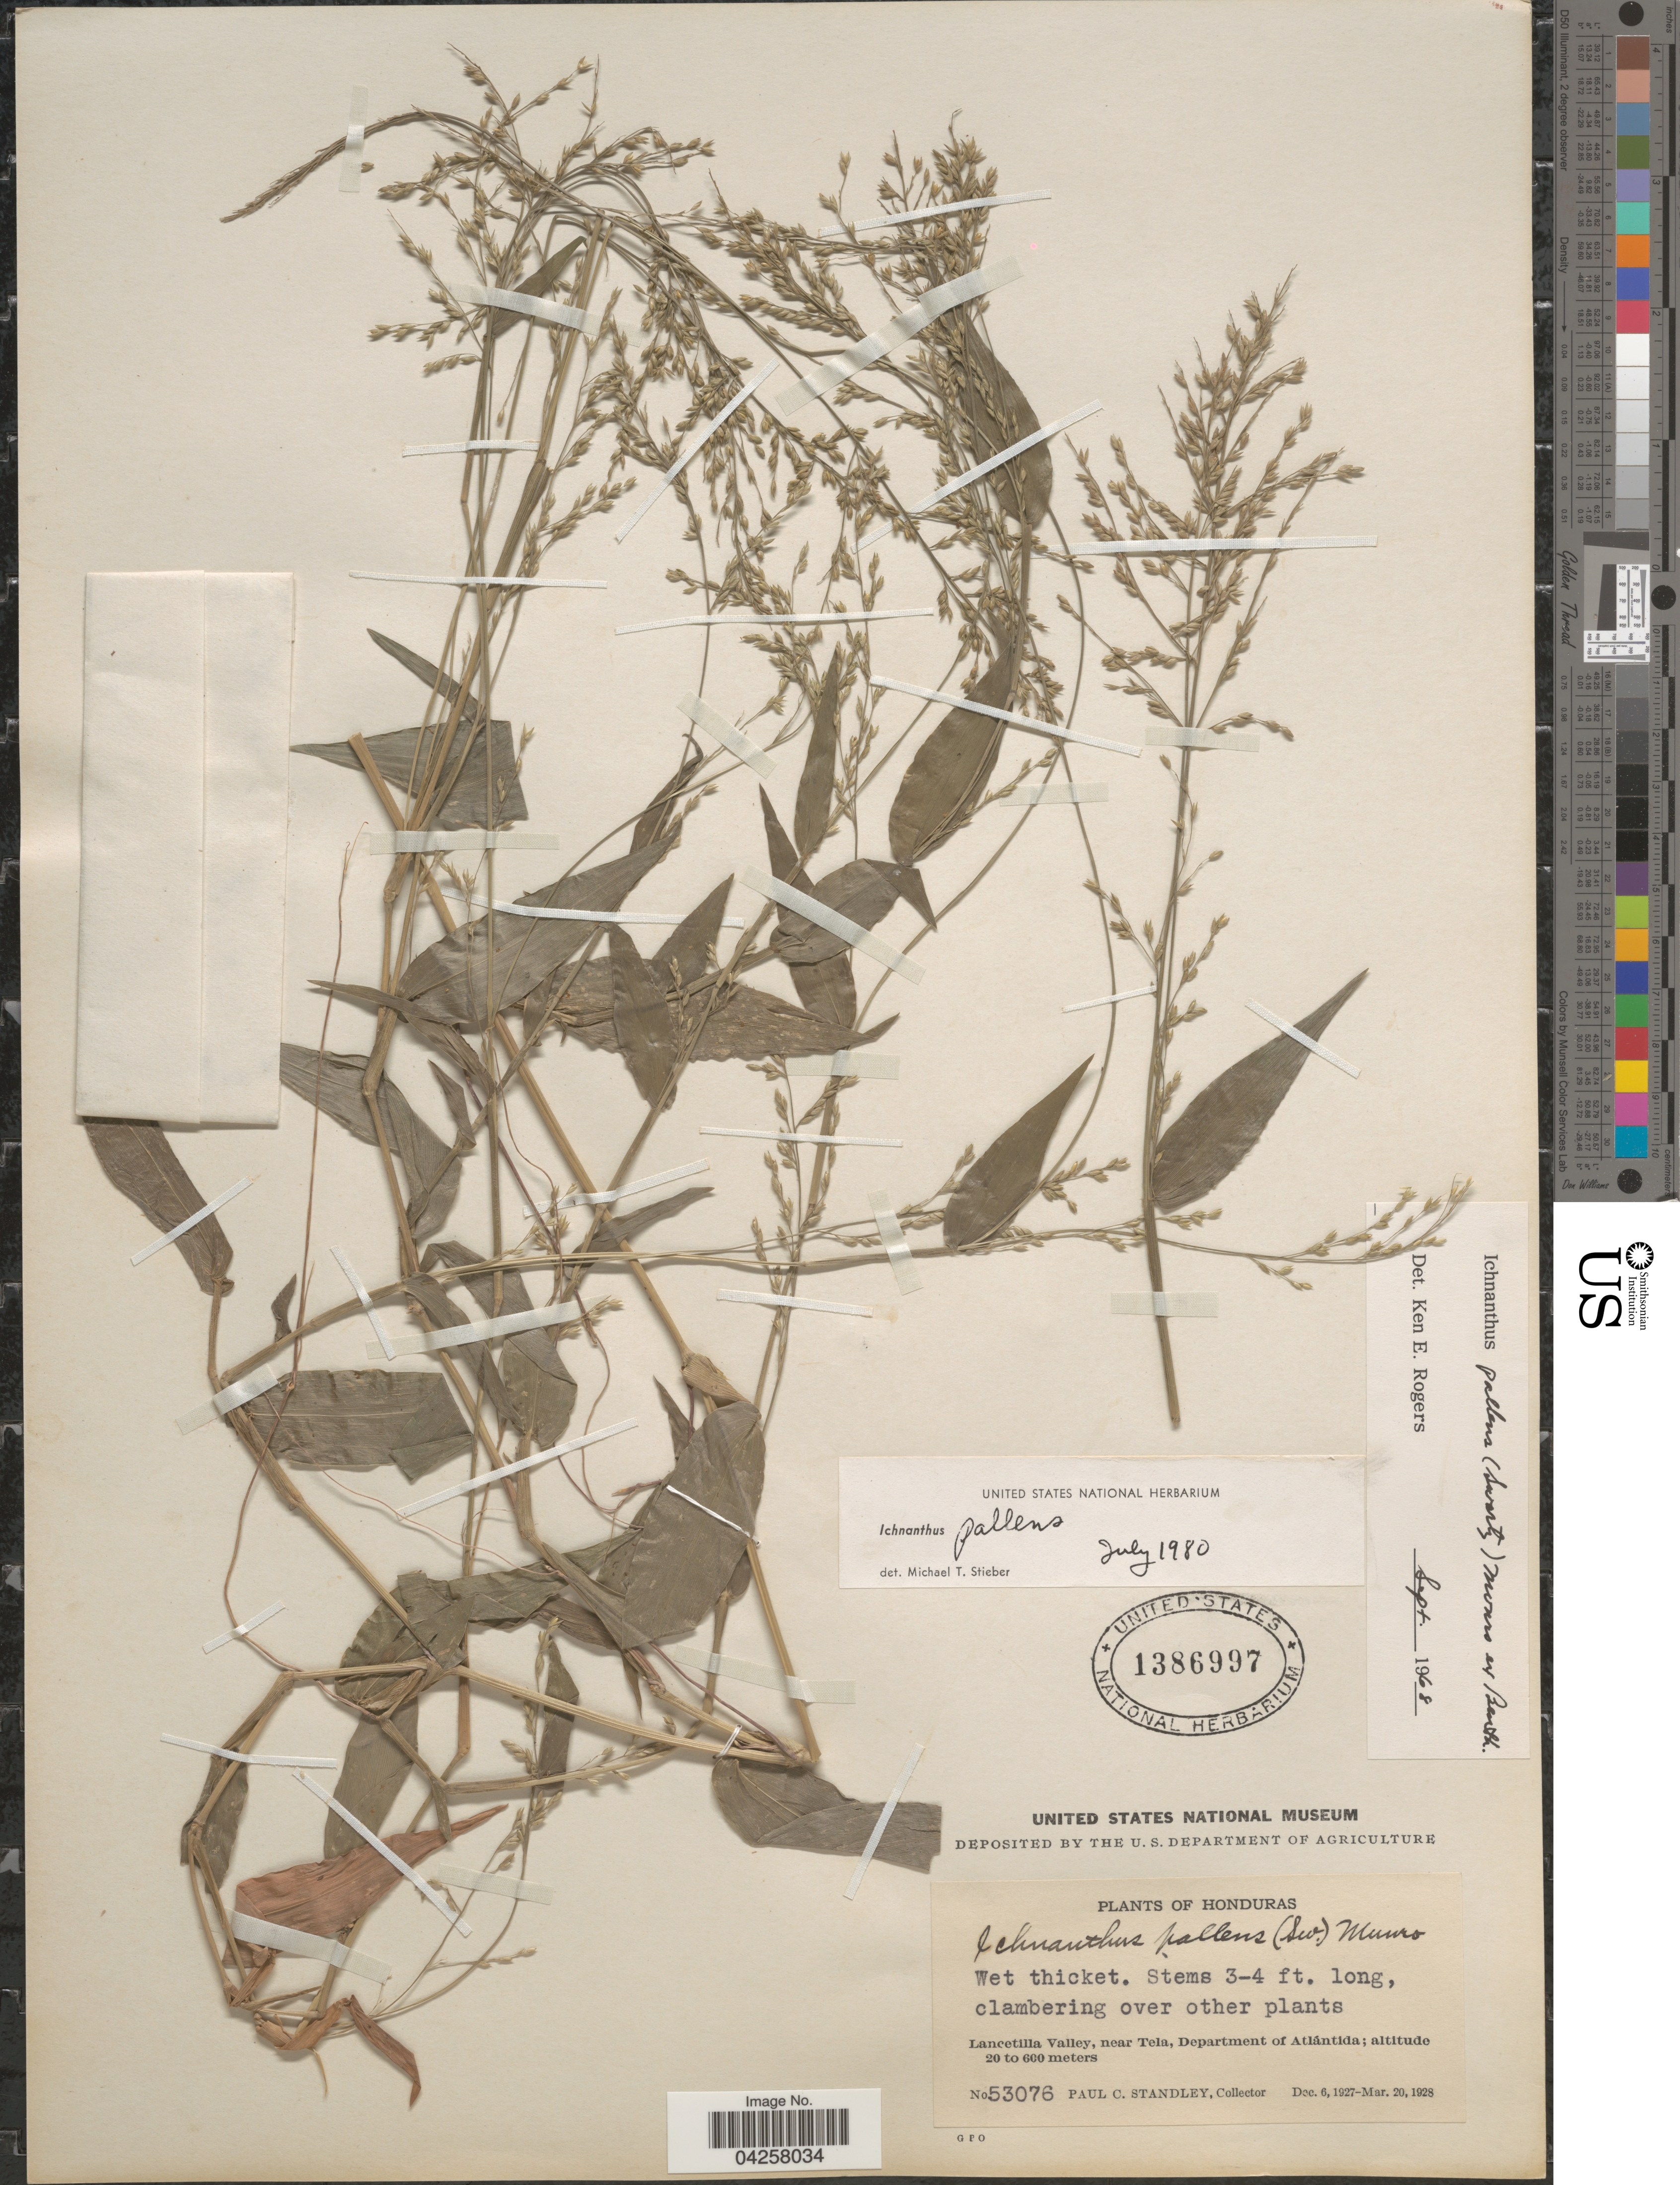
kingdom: Plantae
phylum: Tracheophyta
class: Liliopsida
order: Poales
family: Poaceae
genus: Ichnanthus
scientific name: Ichnanthus pallens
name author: (Sw.) Munro ex Benth.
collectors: P. C. Standley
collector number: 53076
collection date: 1927-12-06/1928-03-20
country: Honduras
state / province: Atlantida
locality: Lancetilla Valley, near Tela, Department of Atlántida.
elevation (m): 20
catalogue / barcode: US 1386997